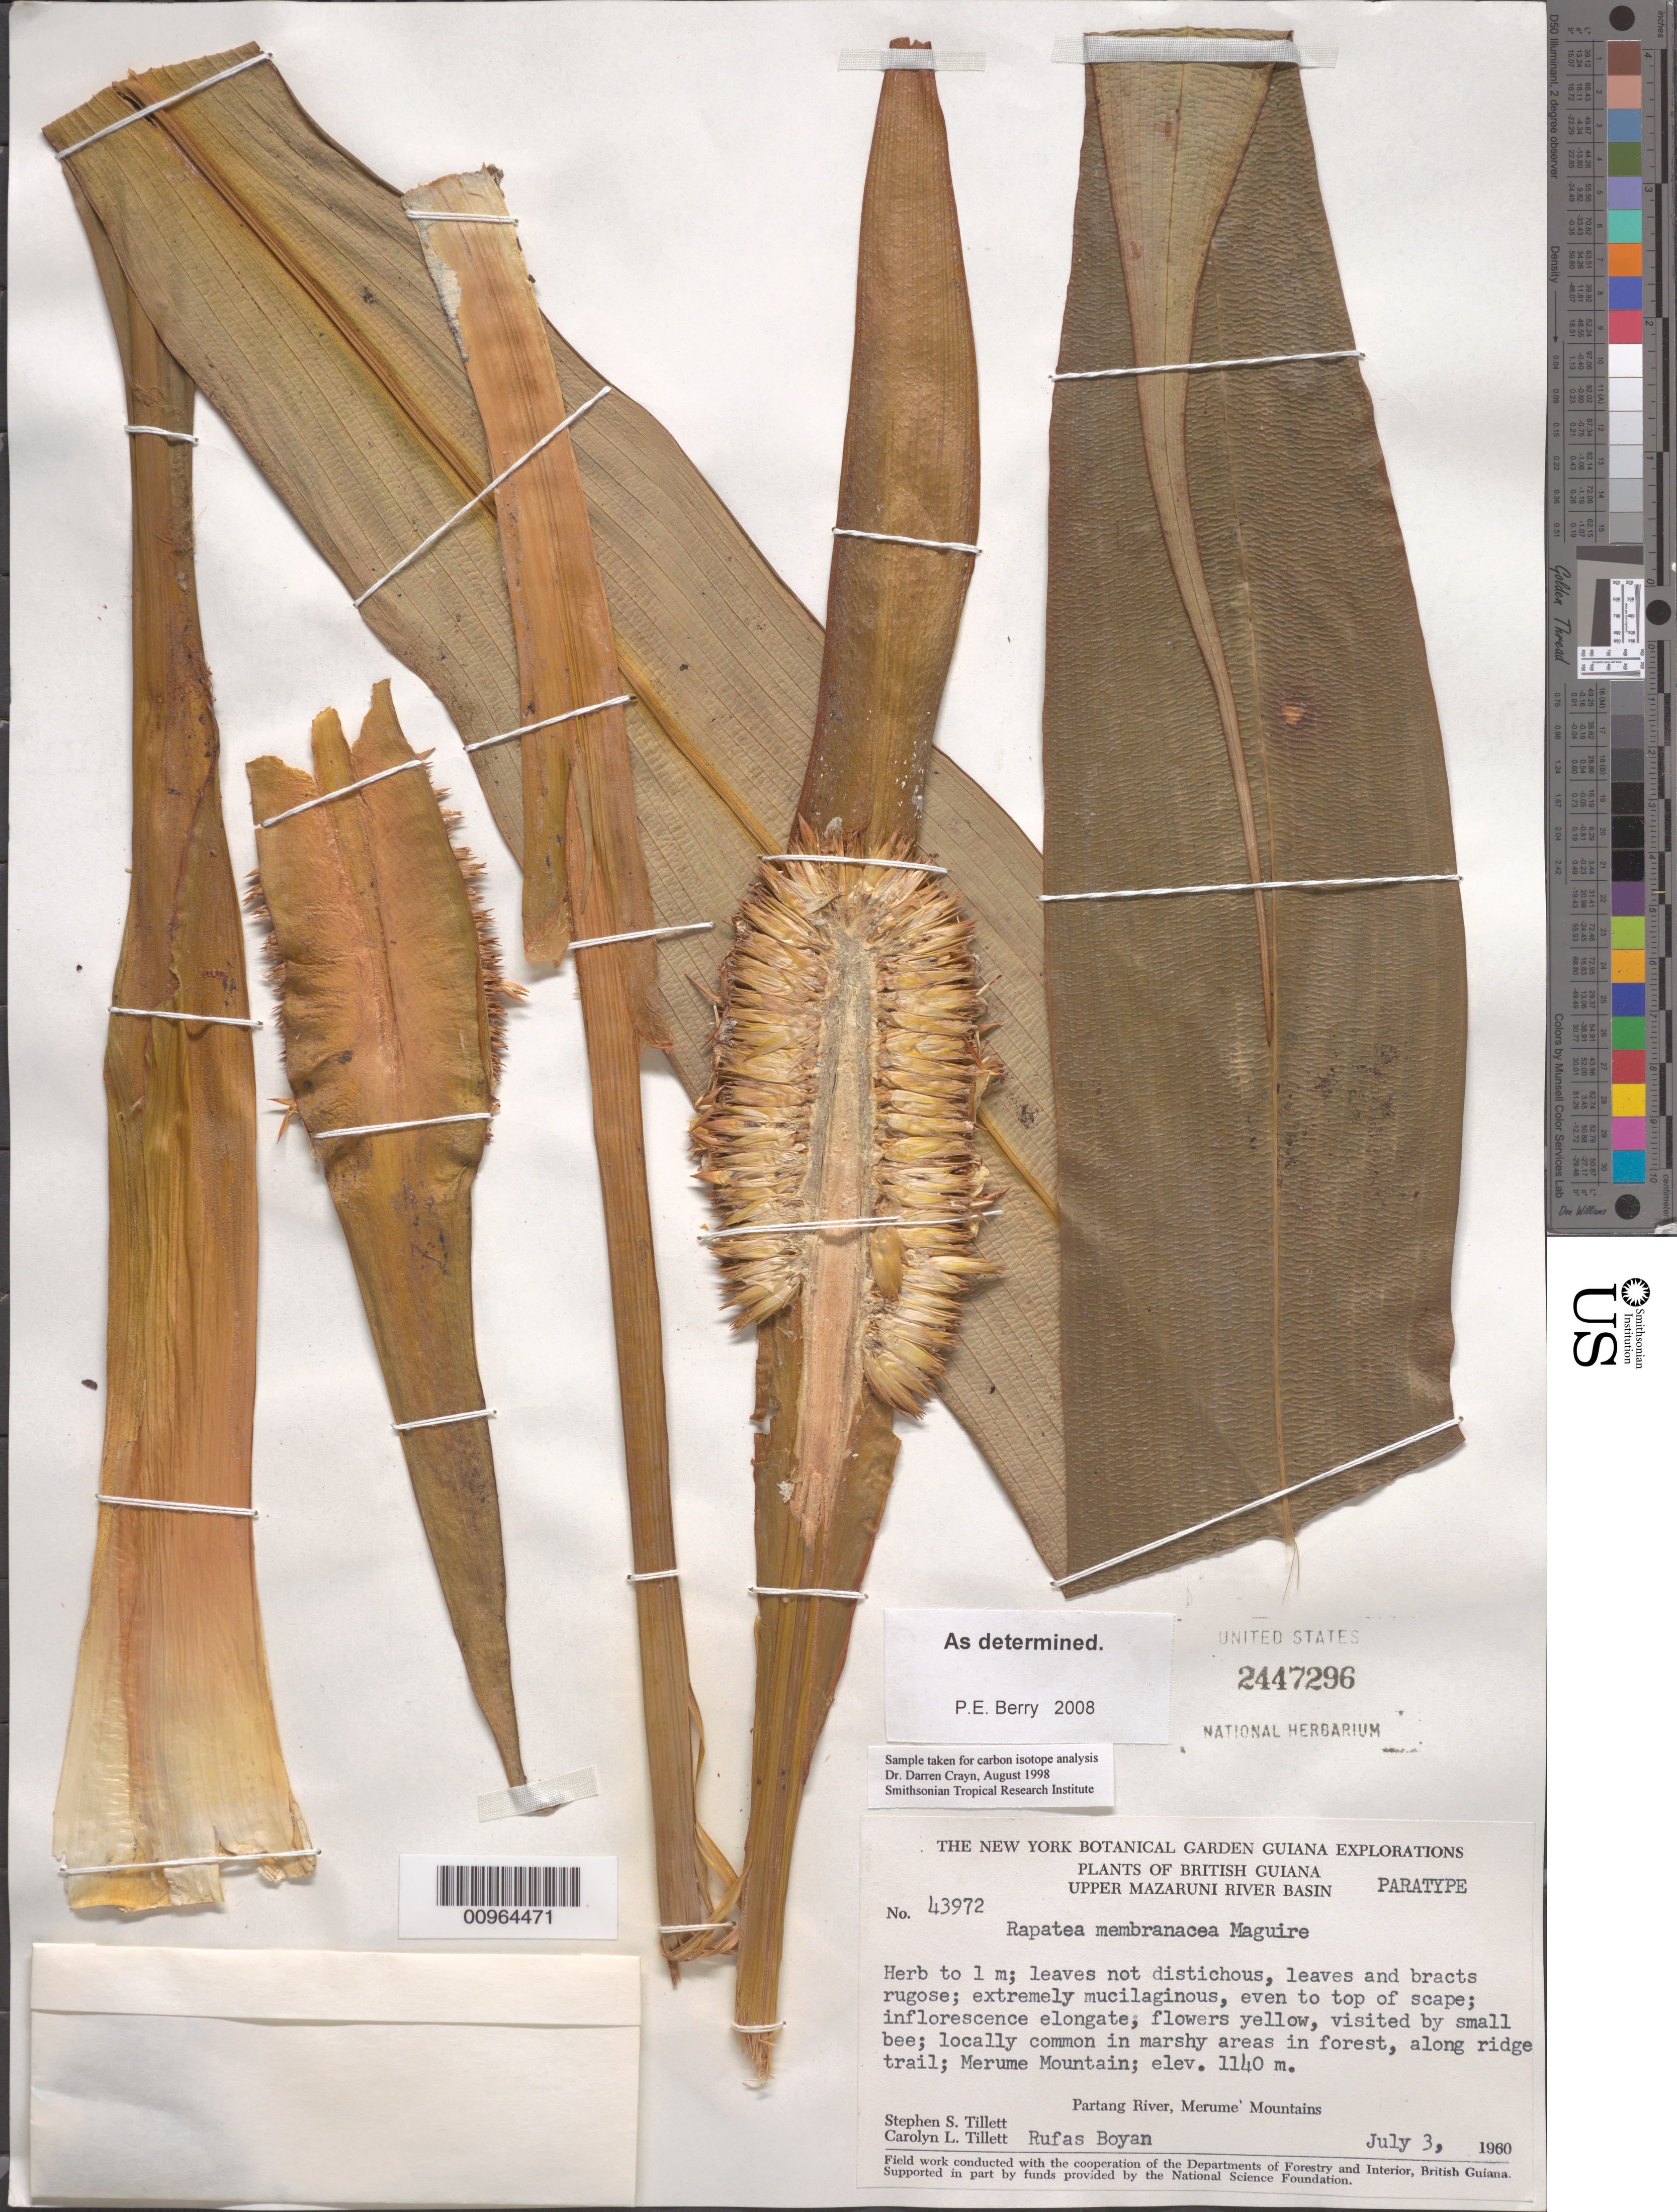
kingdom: Plantae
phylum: Tracheophyta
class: Liliopsida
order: Poales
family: Rapateaceae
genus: Rapatea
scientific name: Rapatea membranacea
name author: Maguire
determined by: Berry, P. E., (WIS), University of Wisconsin - Madison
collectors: S. S. Tillett, C. L. Tillett & R. Boyan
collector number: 43972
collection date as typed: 3-Jul-60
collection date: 1960-07-03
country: Guyana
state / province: Cuyuni-Mazaruni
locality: Merume Mt., Partang R., upper Mazaruni River Basin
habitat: Marshy areas in forest, along ridge trail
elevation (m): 1140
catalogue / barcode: US 2447296